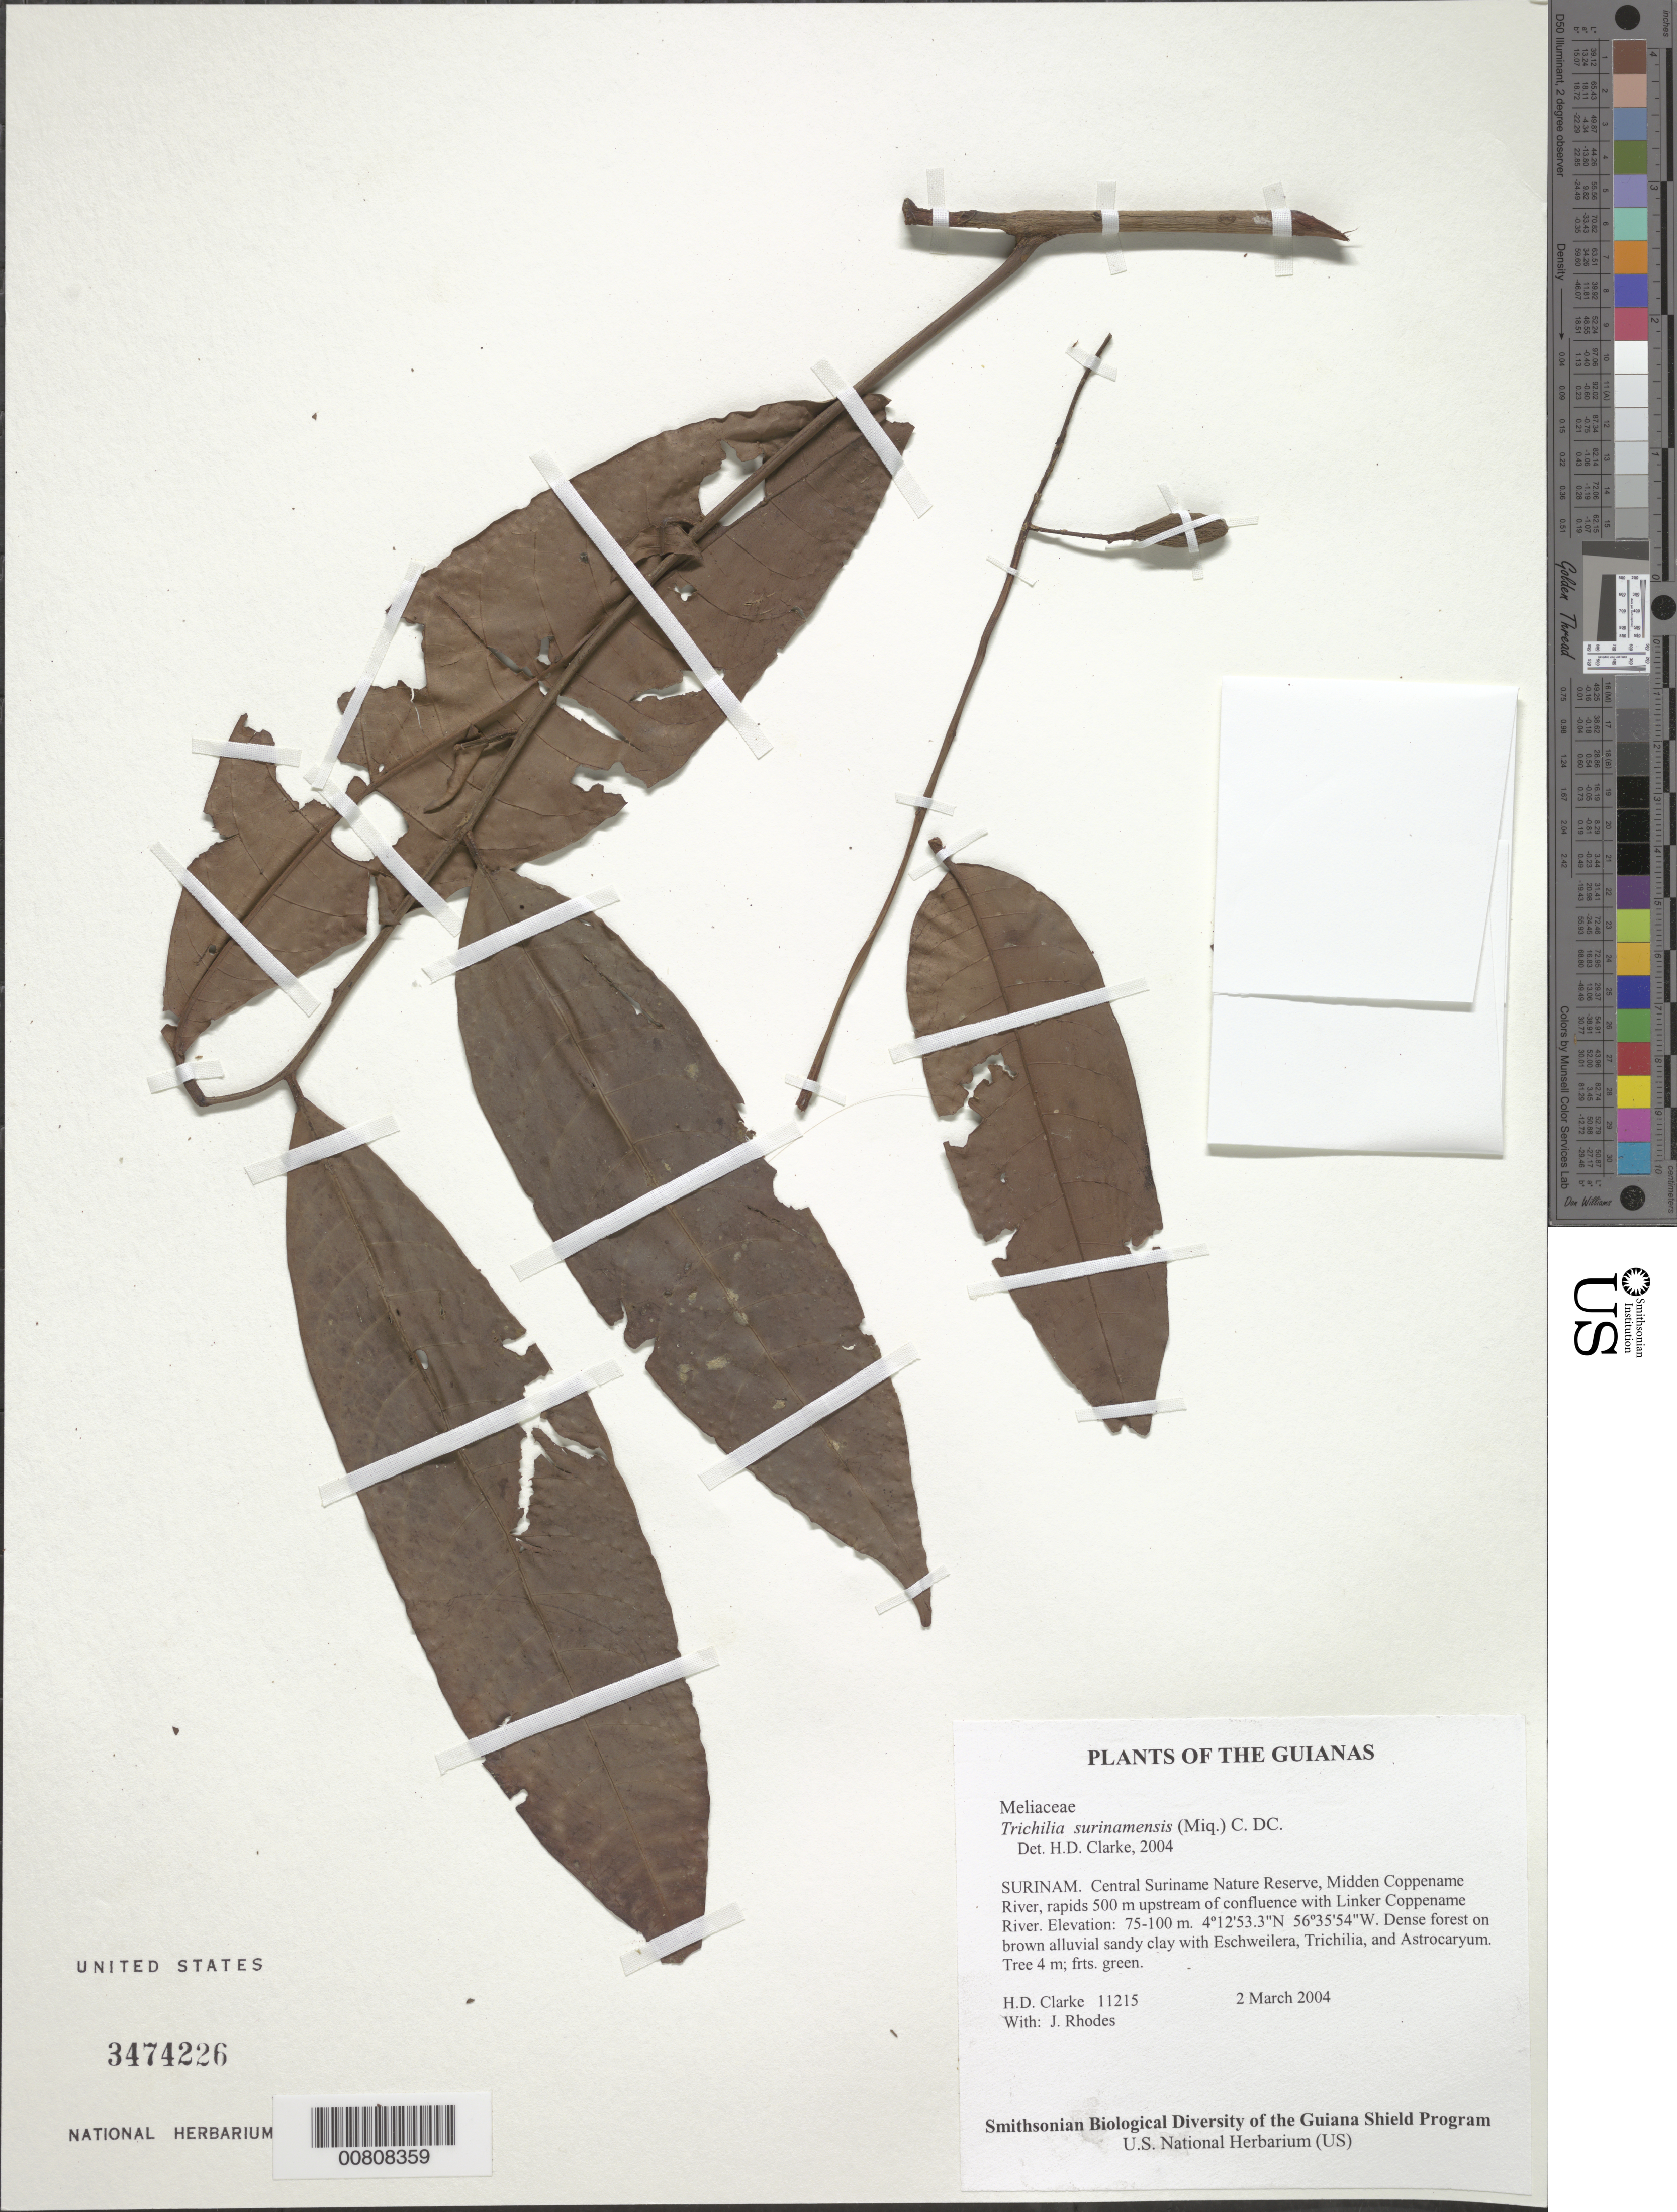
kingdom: Plantae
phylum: Tracheophyta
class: Magnoliopsida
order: Sapindales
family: Meliaceae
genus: Trichilia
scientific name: Trichilia surinamensis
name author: (Miq.) C. DC.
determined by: Pennington, T. D., (K)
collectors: H. D. Clarke & J. Rhodes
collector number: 11215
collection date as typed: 2 March 2004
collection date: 2004-03-02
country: Suriname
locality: Central Suriname Nature Reserve, Midden Coppename River, rapids 500 m upstream of confluence with Linker Coppename River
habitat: Dense forest on brown alluvial sandy clay with Eschweilera, Trichilia, and Astrocaryum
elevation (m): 75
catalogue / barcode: US 3474226